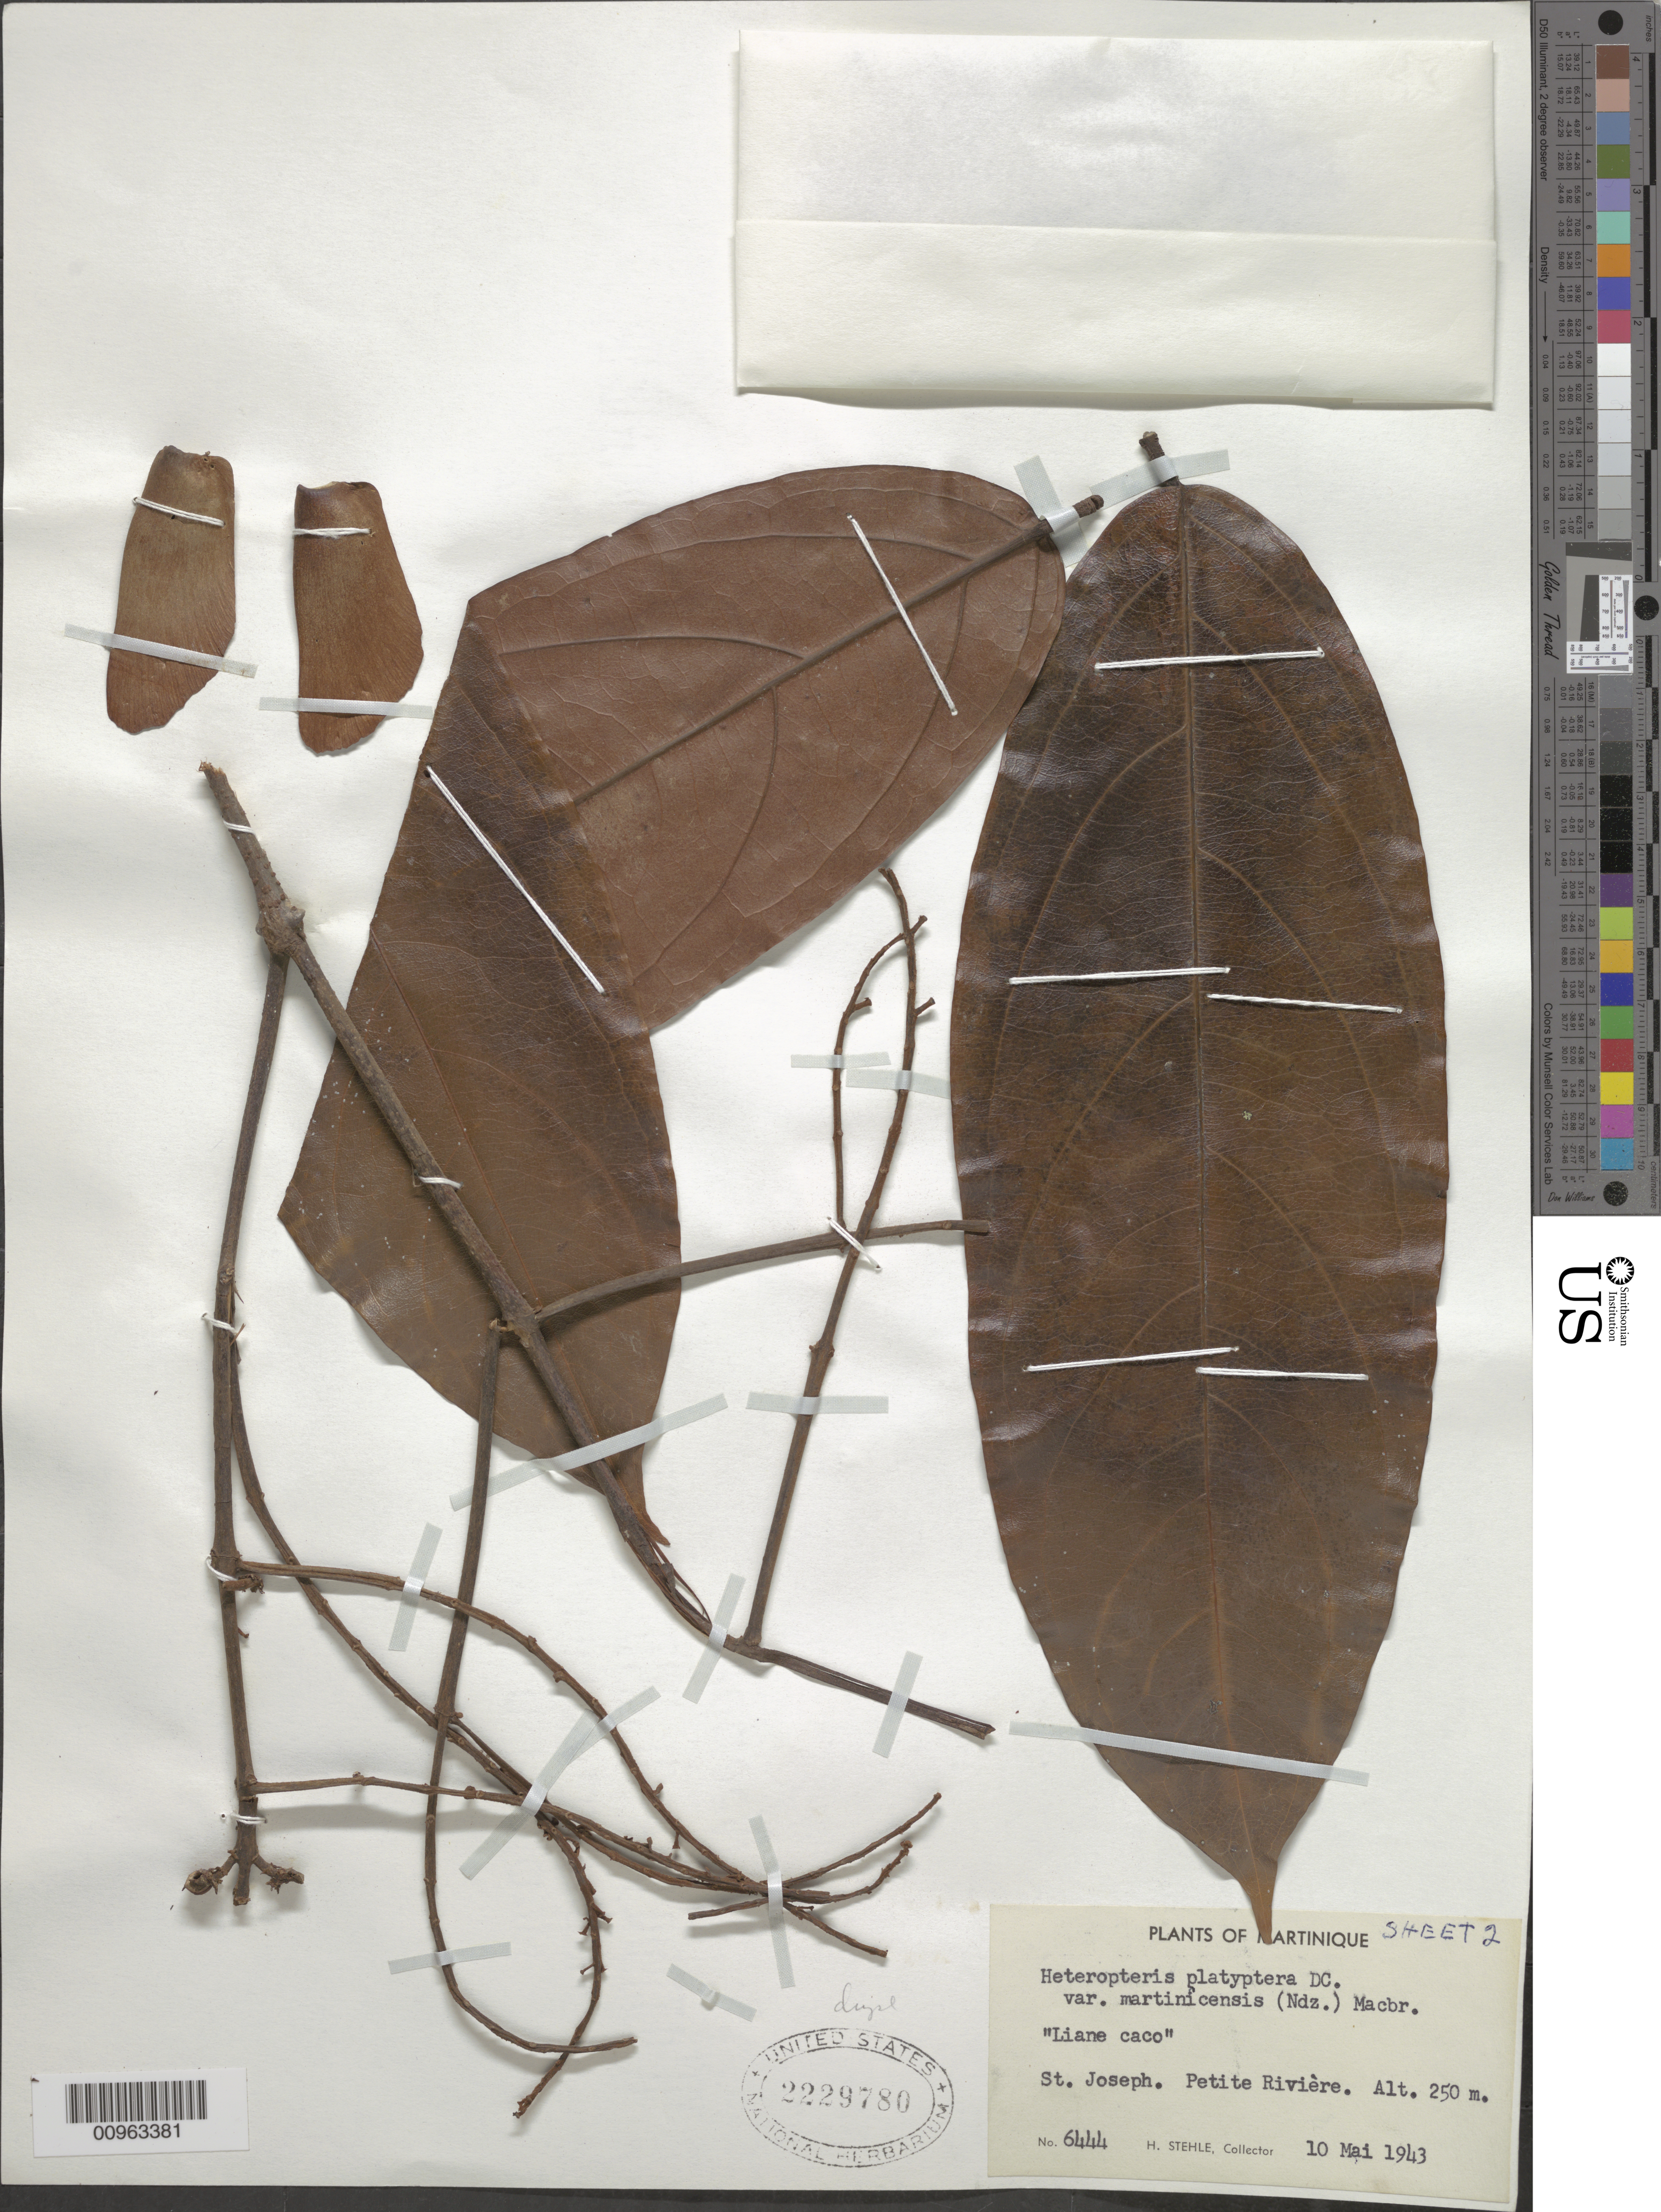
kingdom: Plantae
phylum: Tracheophyta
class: Magnoliopsida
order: Malpighiales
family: Malpighiaceae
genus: Heteropterys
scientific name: Heteropterys platyptera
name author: DC.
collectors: H. Stehlé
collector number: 6444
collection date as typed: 10 May 1943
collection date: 1943-05-10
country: Martinique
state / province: Fort-de-France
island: Martinique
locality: Petite Rivière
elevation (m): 250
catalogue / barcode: US 2229780